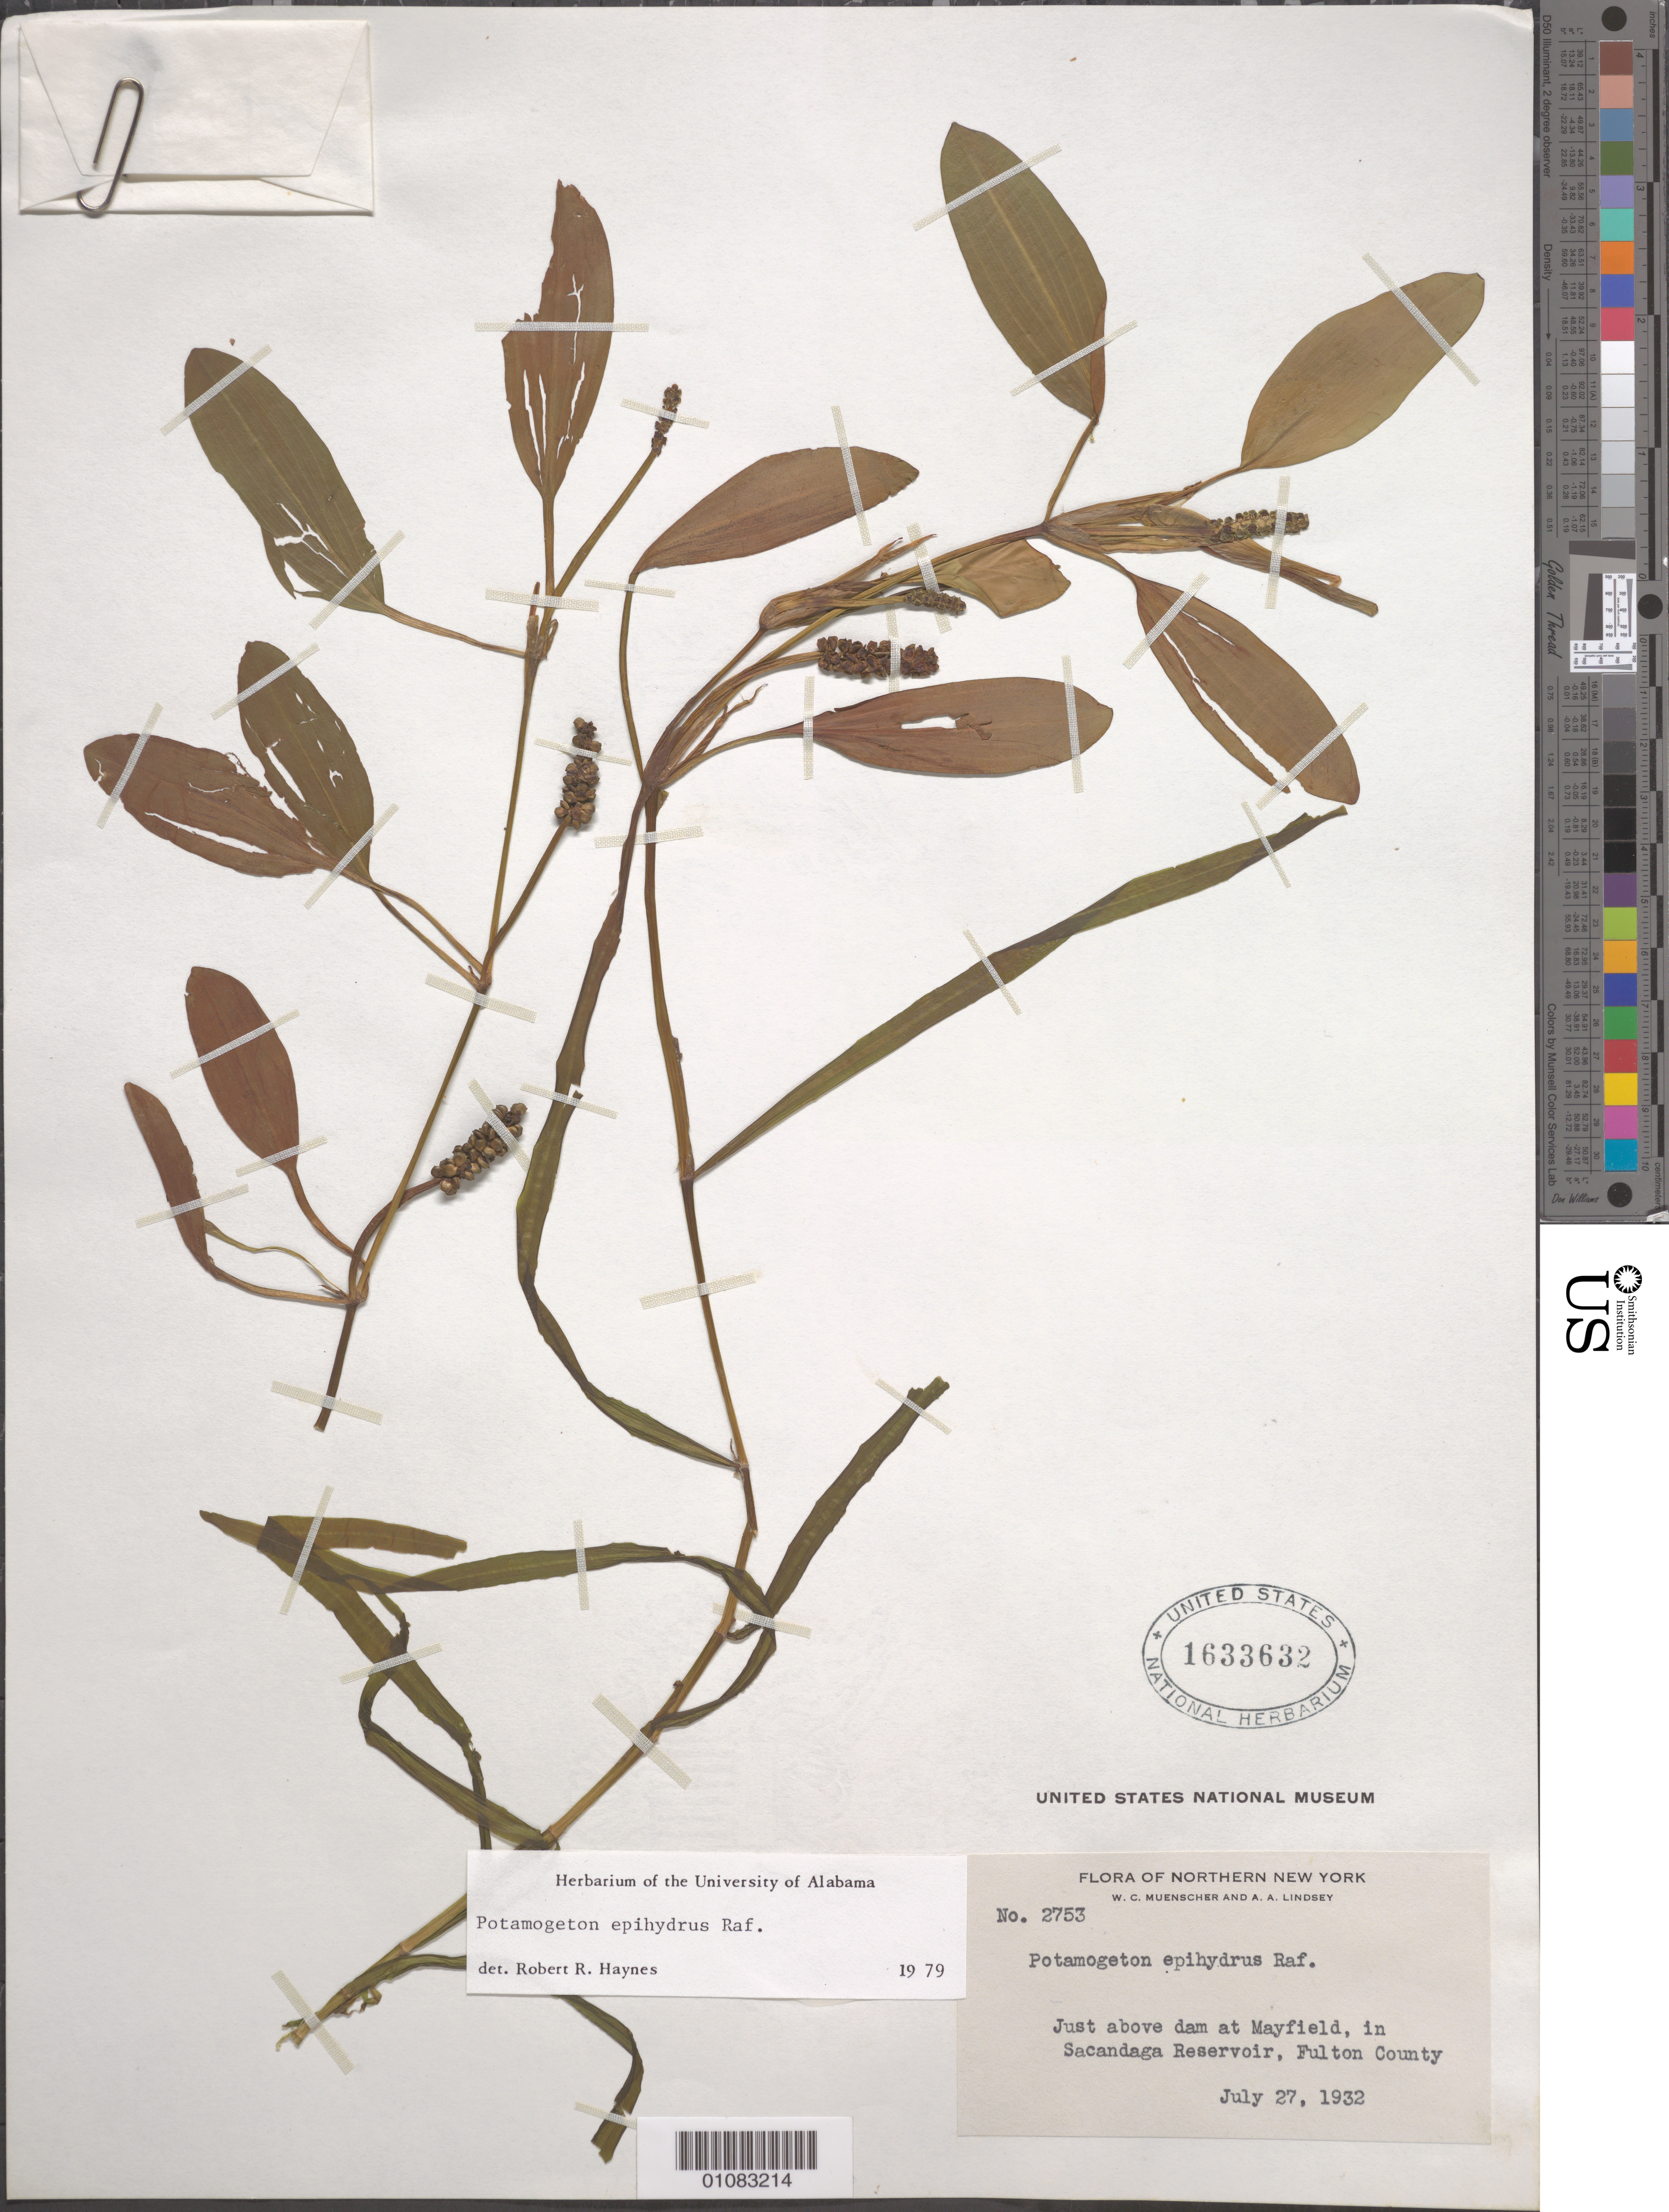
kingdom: Plantae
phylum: Tracheophyta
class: Liliopsida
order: Alismatales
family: Potamogetonaceae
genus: Potamogeton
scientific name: Potamogeton epihydrus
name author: Raf.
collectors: W. Muenscher & A. Lindsey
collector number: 2753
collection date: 1932-07-27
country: United States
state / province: New York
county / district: Fulton County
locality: northern New York, in Sacandaga Reservoir, just above dam at Mayfield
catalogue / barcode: US 1633632